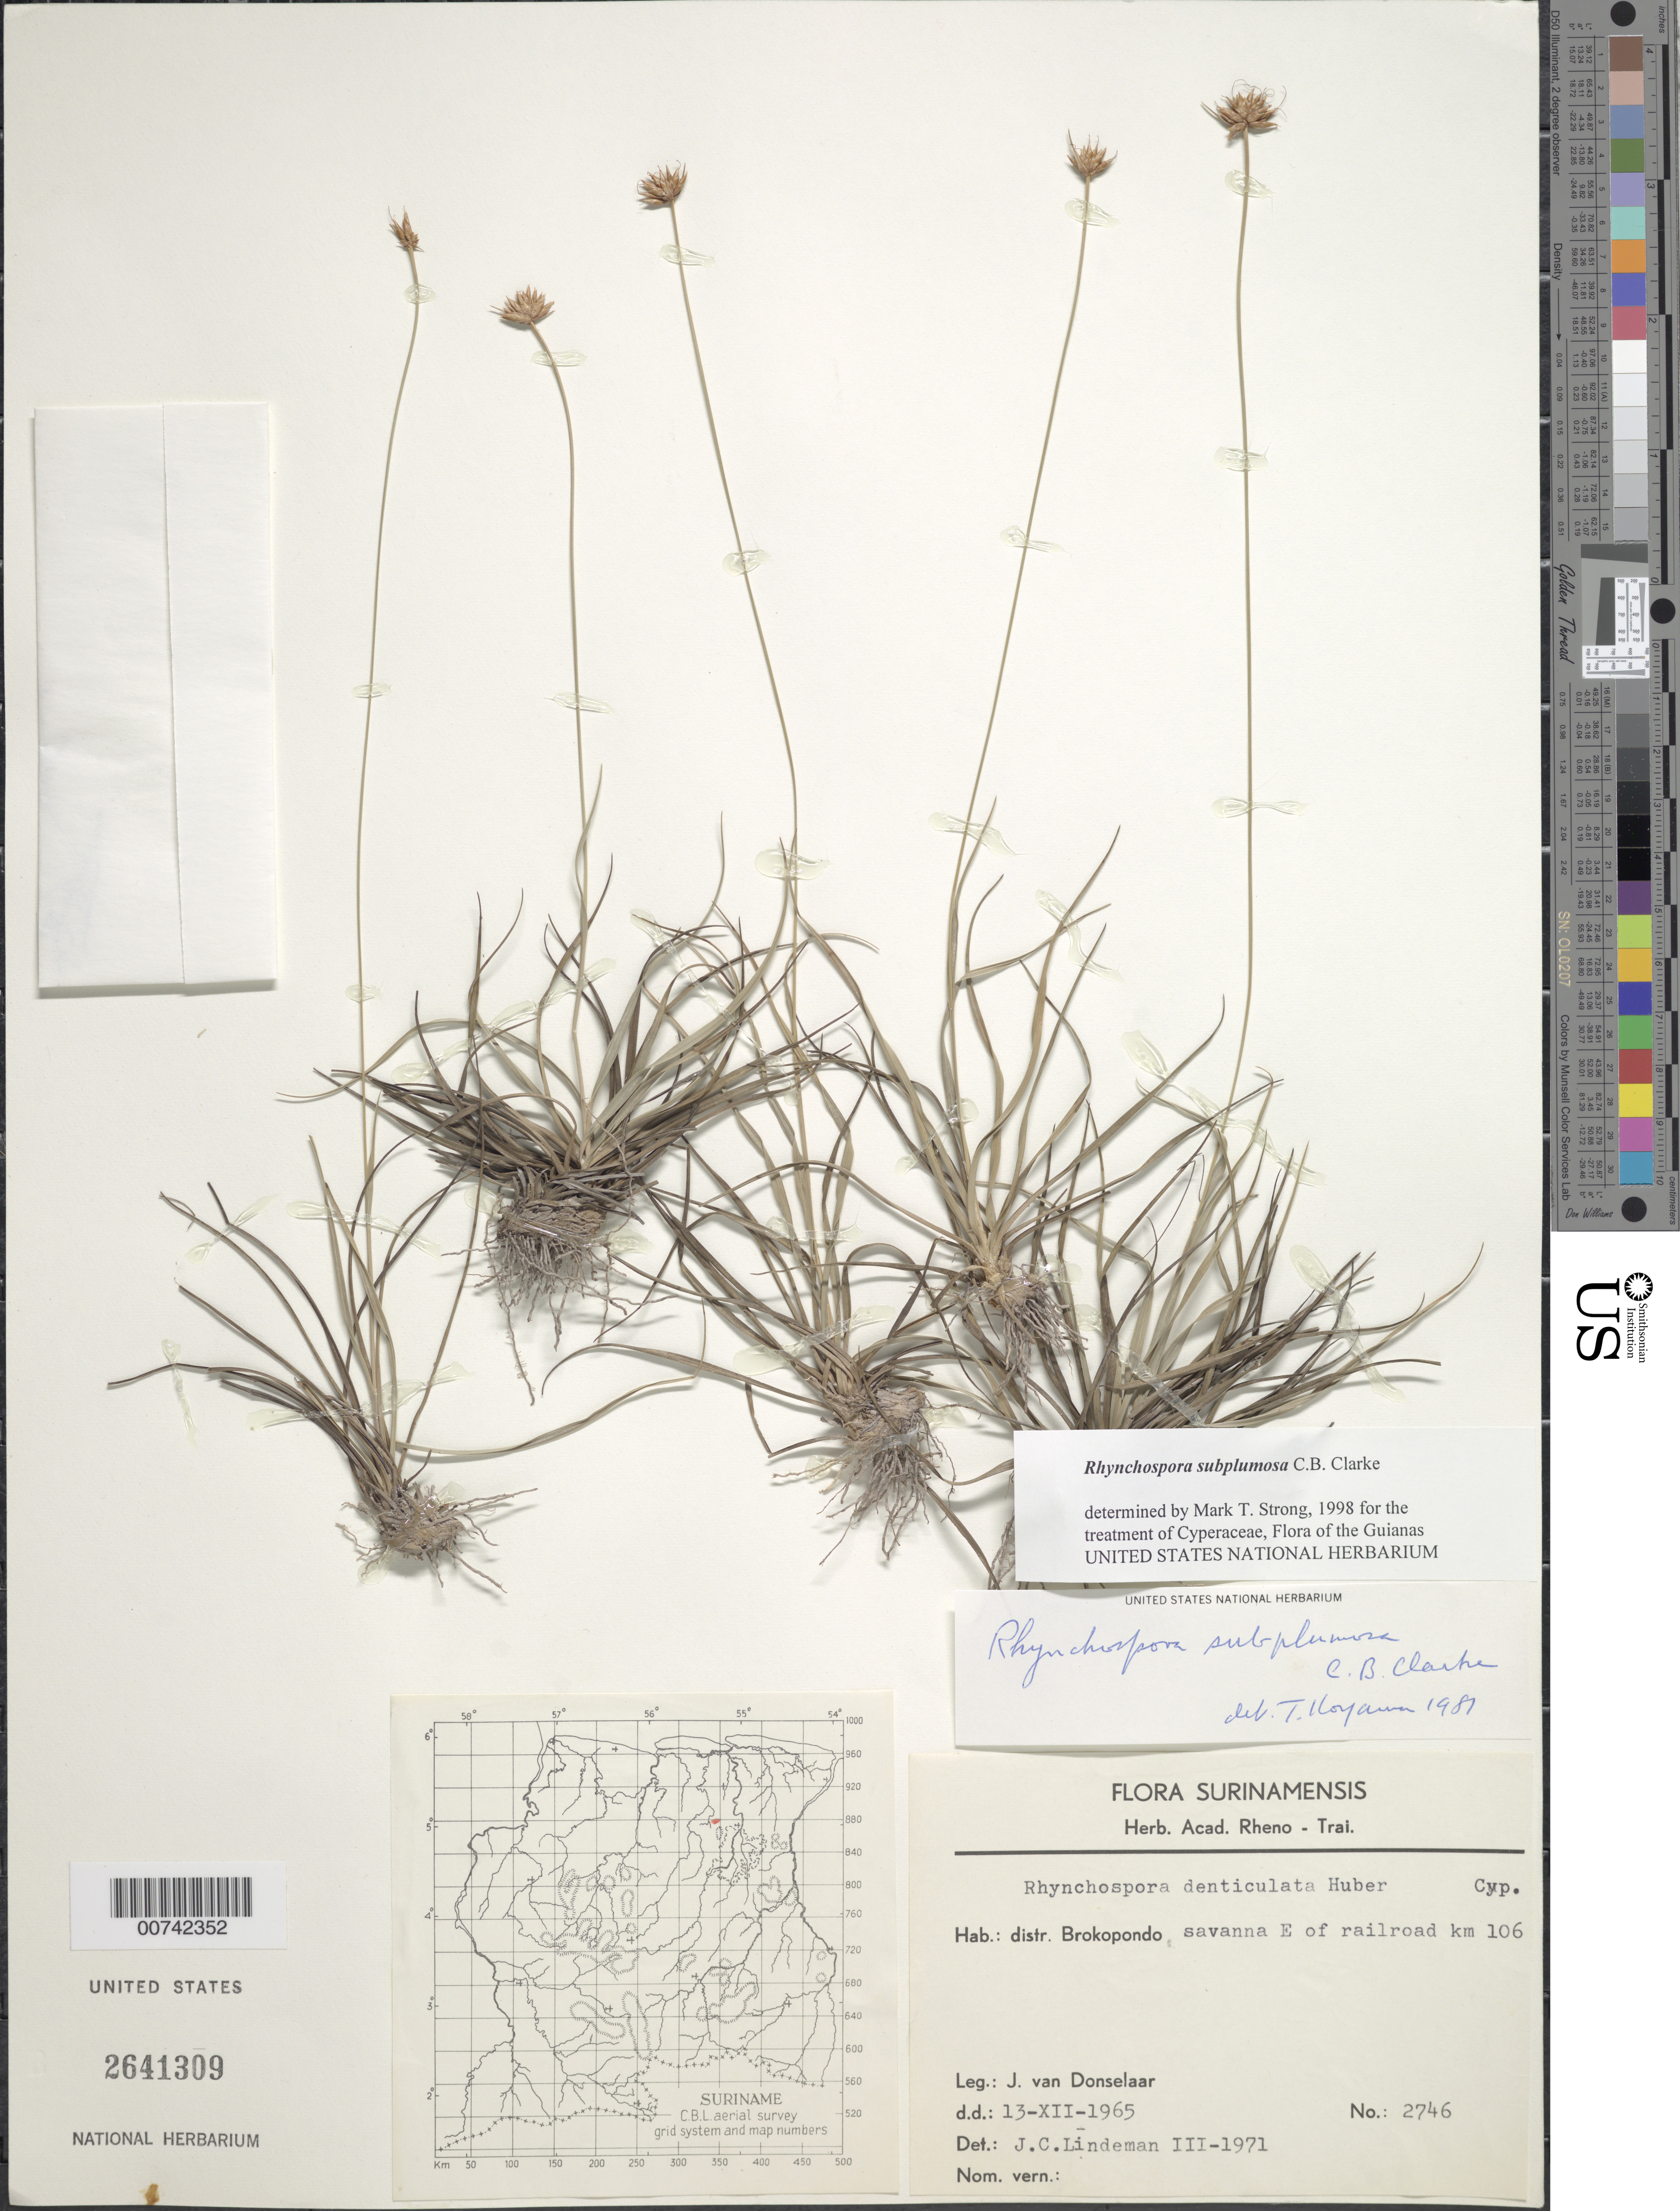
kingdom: Plantae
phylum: Tracheophyta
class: Liliopsida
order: Poales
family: Cyperaceae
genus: Rhynchospora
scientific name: Rhynchospora subplumosa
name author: C.B. Clarke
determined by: Alves, K.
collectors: J. Donselaar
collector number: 2746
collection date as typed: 13-Dec-65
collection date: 1965-12-13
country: Suriname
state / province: Brokopondo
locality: Km 106, E of railroad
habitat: Savanna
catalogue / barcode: US 2641309